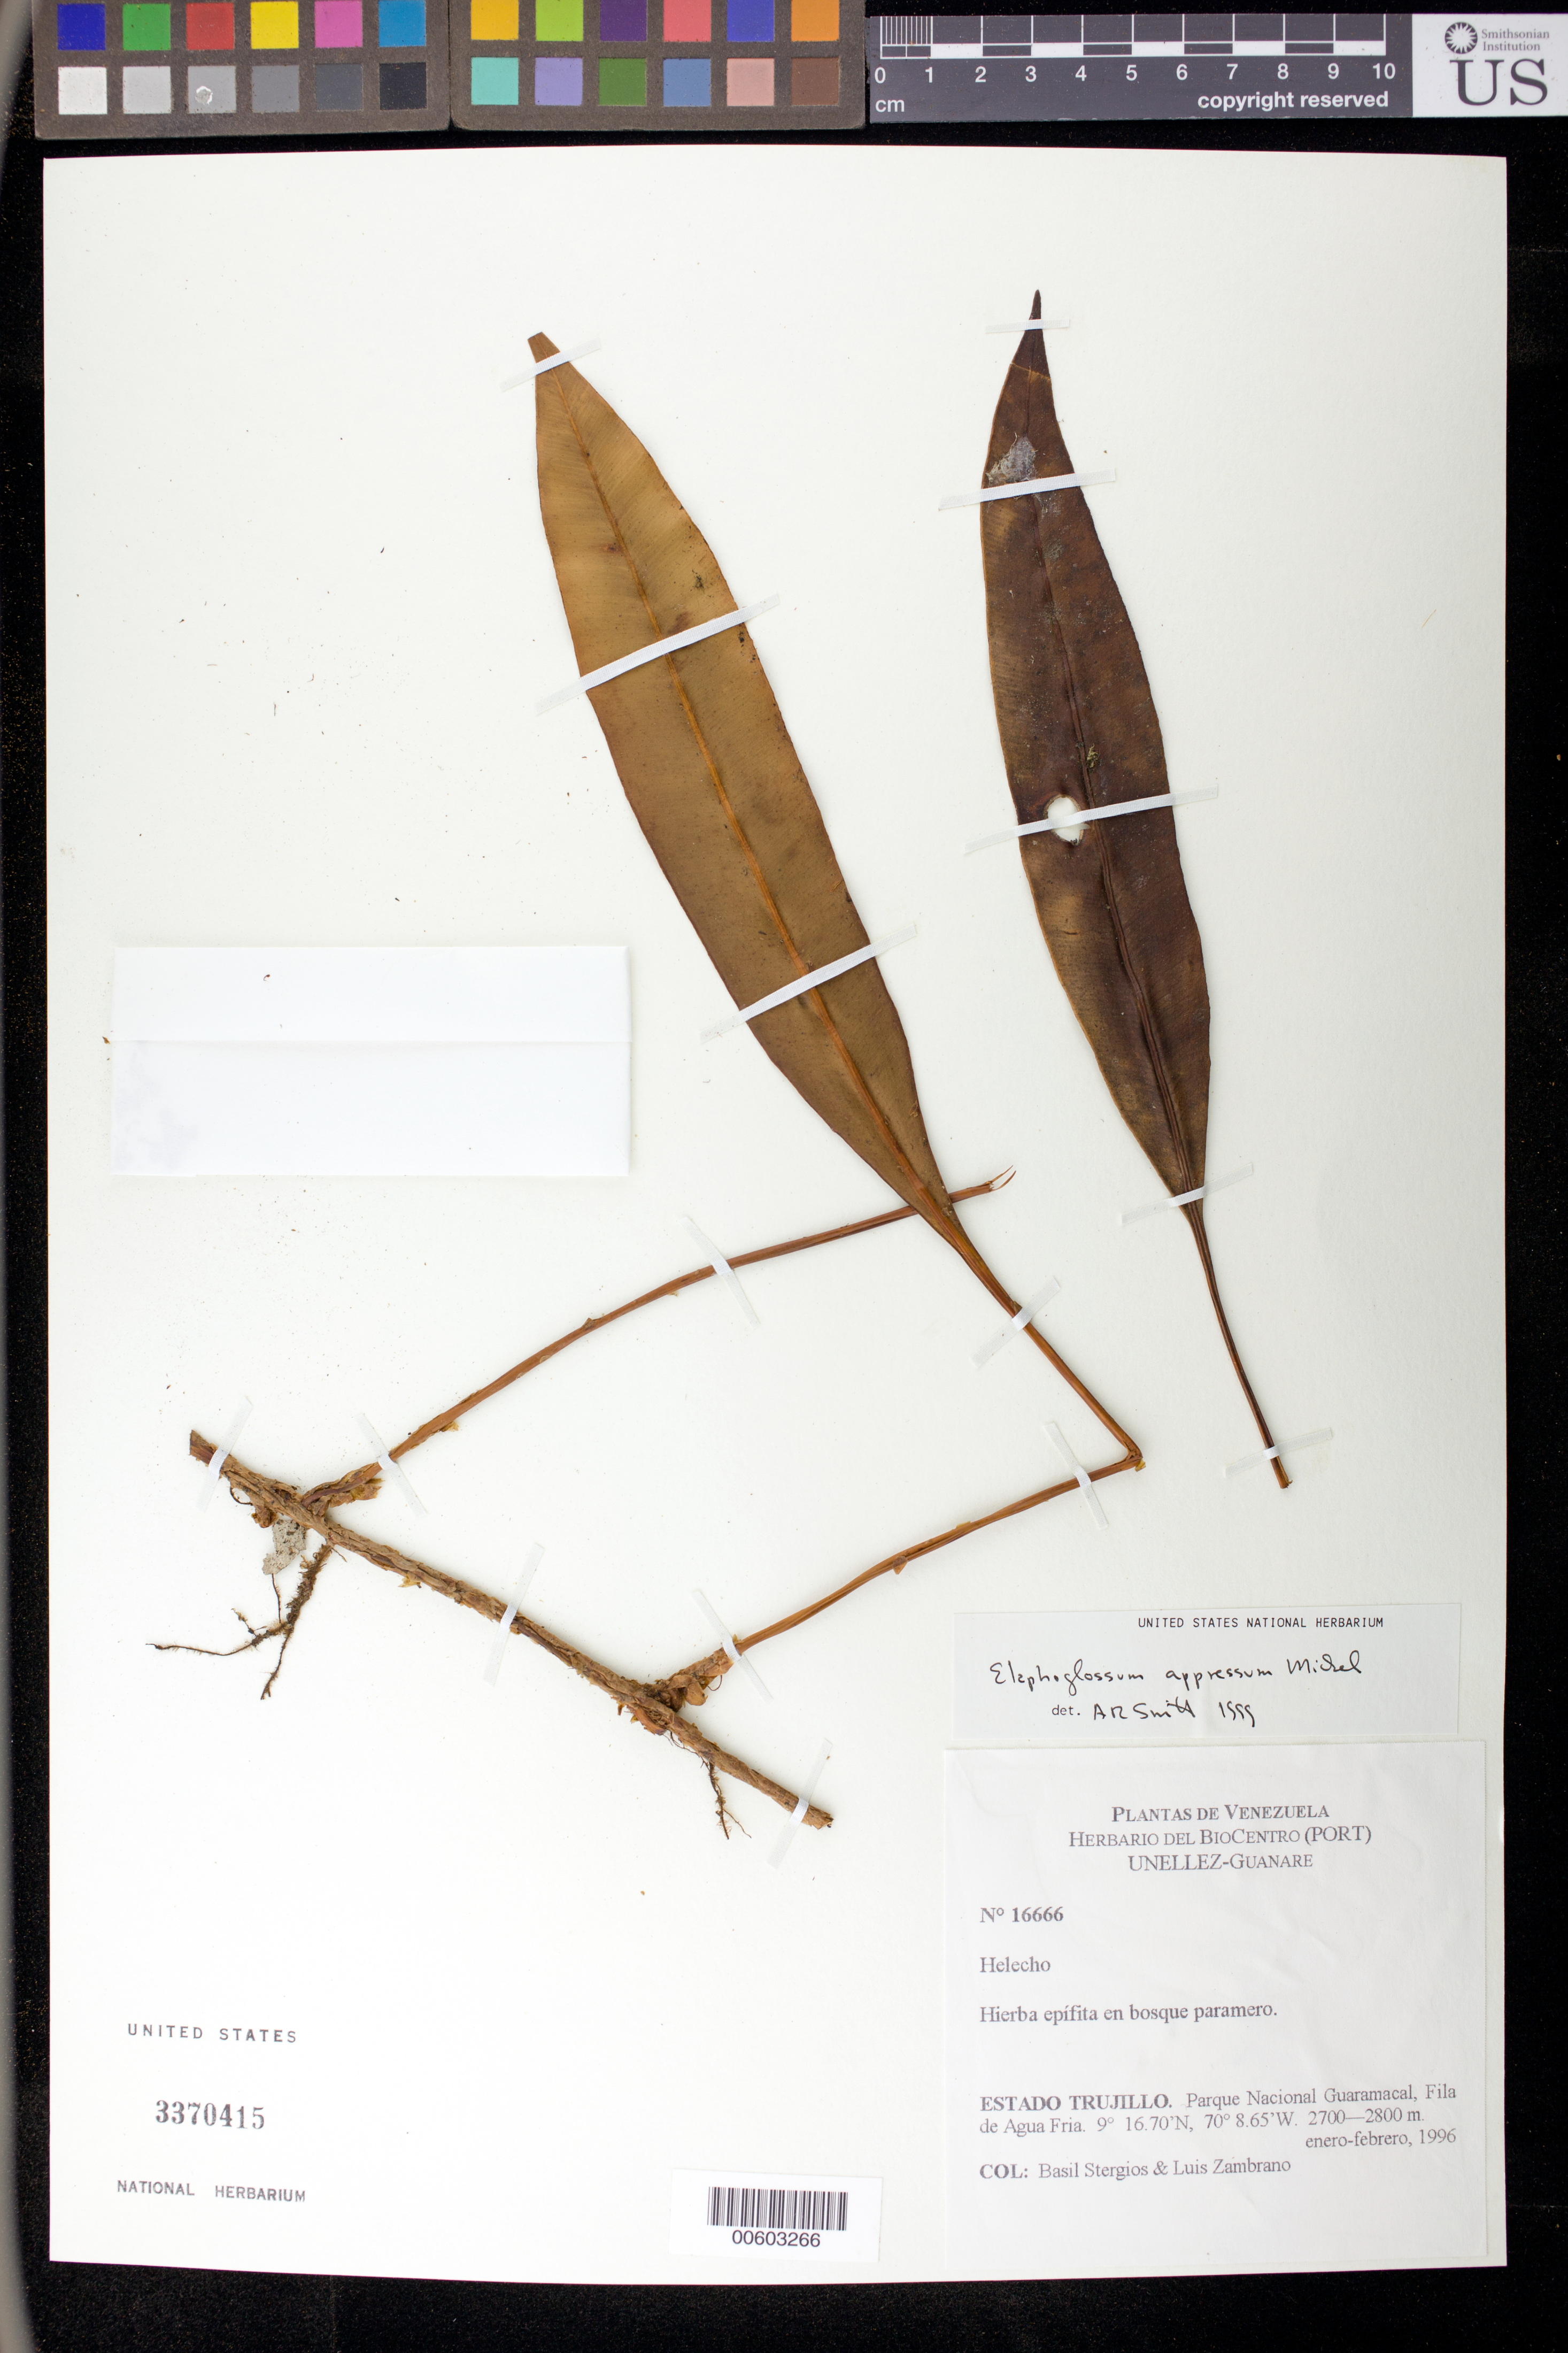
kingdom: Plantae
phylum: Tracheophyta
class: Polypodiopsida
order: Polypodiales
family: Dryopteridaceae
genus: Elaphoglossum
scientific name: Elaphoglossum appressum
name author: Mickel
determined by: Smith, Alan R., (UC)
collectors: B. G. Stergios & L. Zambrano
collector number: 16666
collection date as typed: Jan 1996 to -- Feb 1996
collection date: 1996-01/1996-02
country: Venezuela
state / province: Trujillo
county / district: Boconó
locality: Parque Nacional Guaramacal, Fila de Agua Fria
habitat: Bosque paramero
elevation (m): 2700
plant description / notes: PORT, UC, US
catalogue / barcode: US 3370415